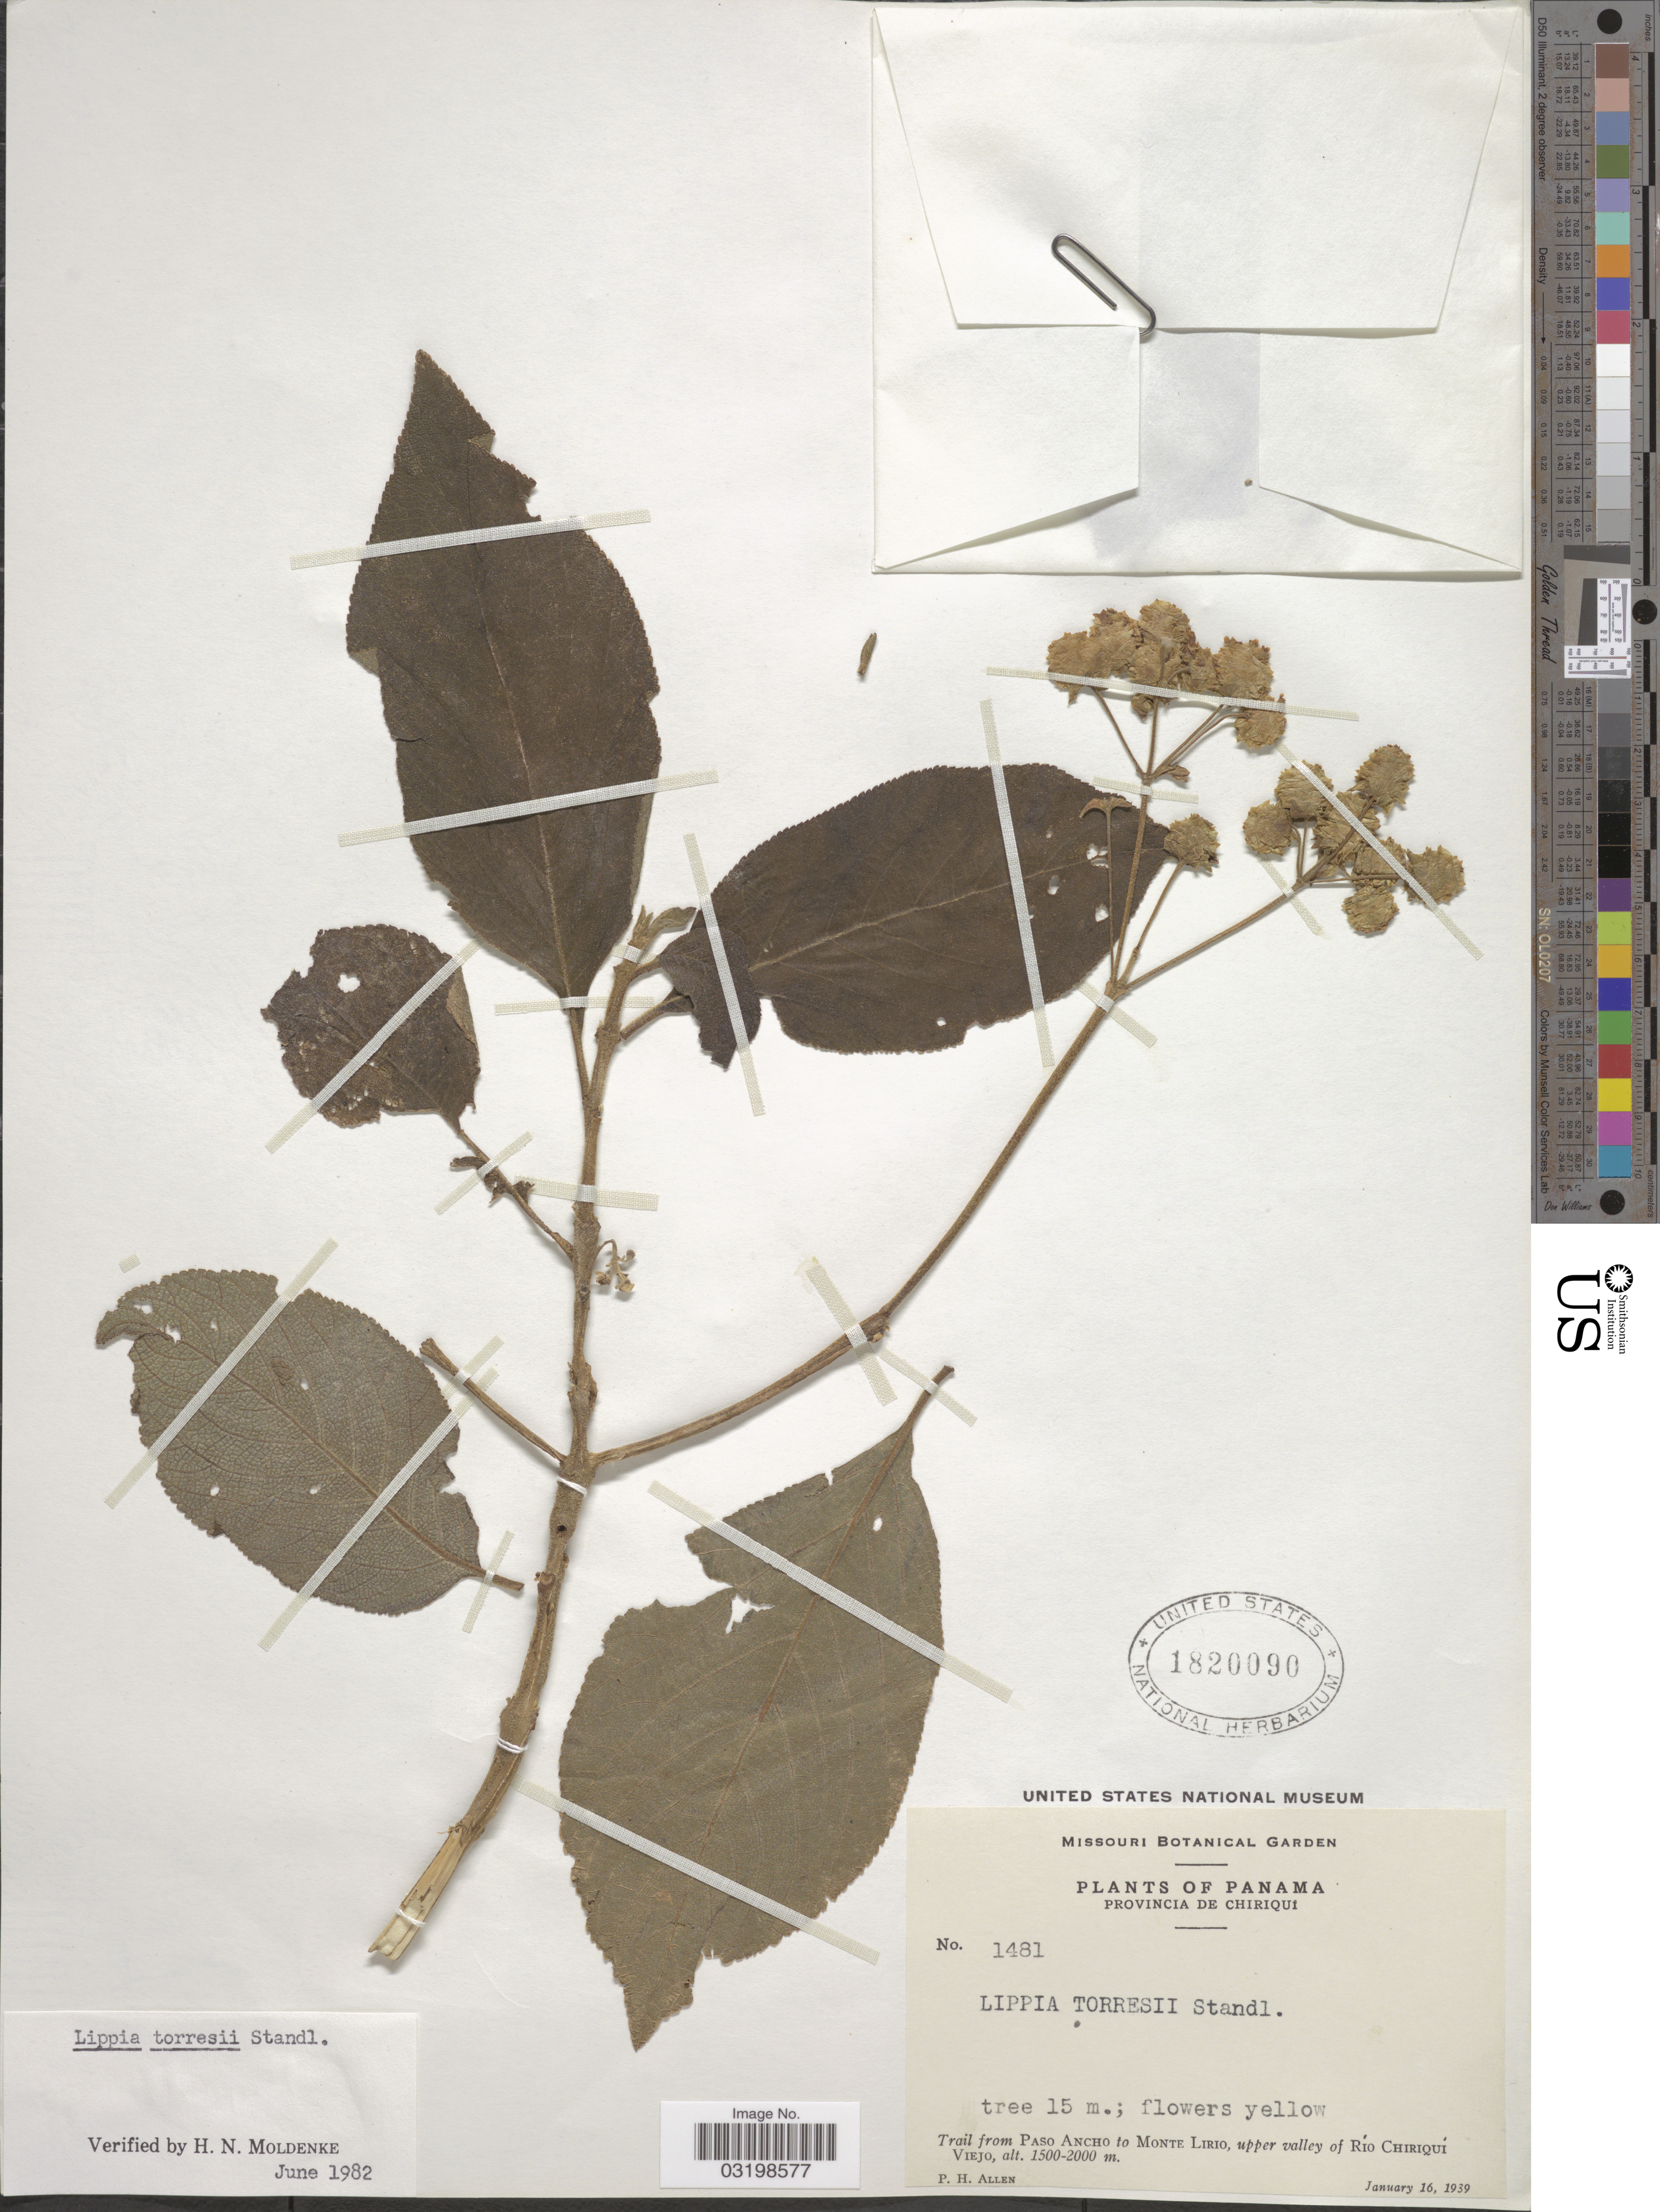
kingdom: Plantae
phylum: Tracheophyta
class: Magnoliopsida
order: Lamiales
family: Verbenaceae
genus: Lippia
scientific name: Lippia umbellata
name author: Cav.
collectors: P. H. Allen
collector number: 1481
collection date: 1939-01-16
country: Panama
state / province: Chiriqui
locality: Trail from Paso Ancho to Monte Lirio, upper valley of Río Chiriquí Viejo.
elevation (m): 1500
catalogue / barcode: US 1820090